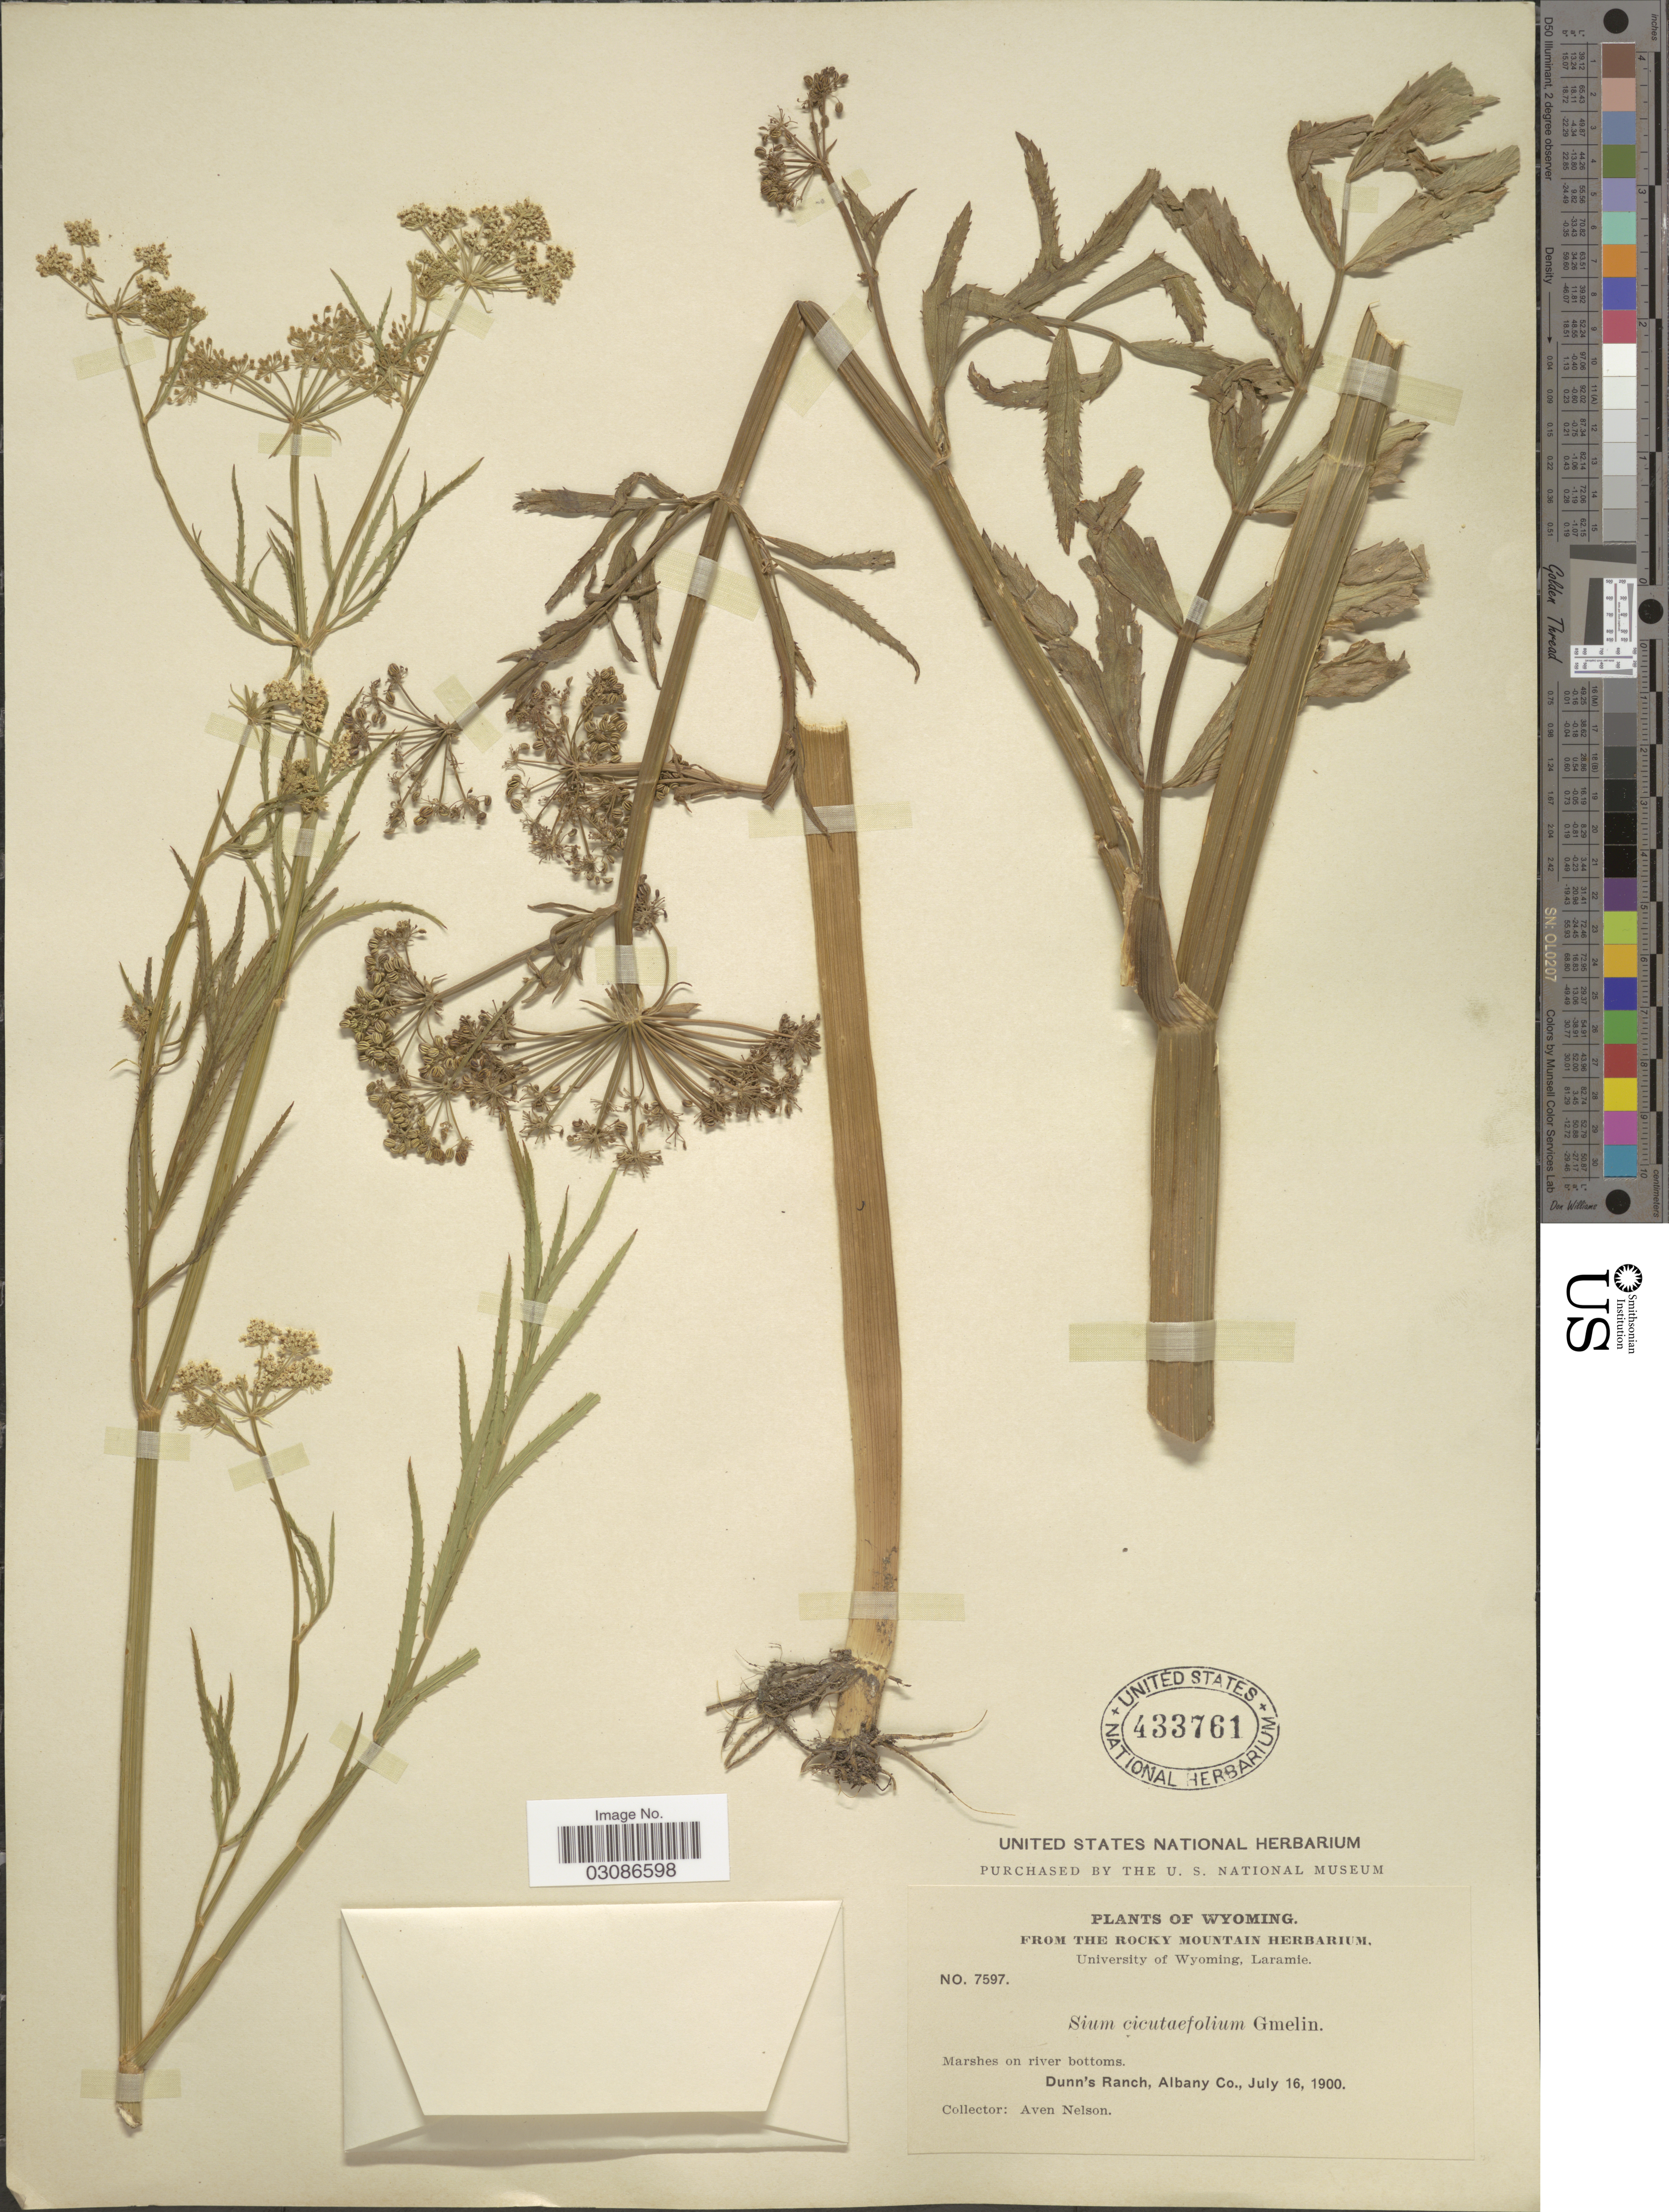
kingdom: Plantae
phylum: Tracheophyta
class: Magnoliopsida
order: Apiales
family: Apiaceae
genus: Sium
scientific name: Sium suave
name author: Walter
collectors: A. Nelson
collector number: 7597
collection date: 1900-07-16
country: United States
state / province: Wyoming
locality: Dunn's Ranch, Albany Co.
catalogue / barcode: US 433761